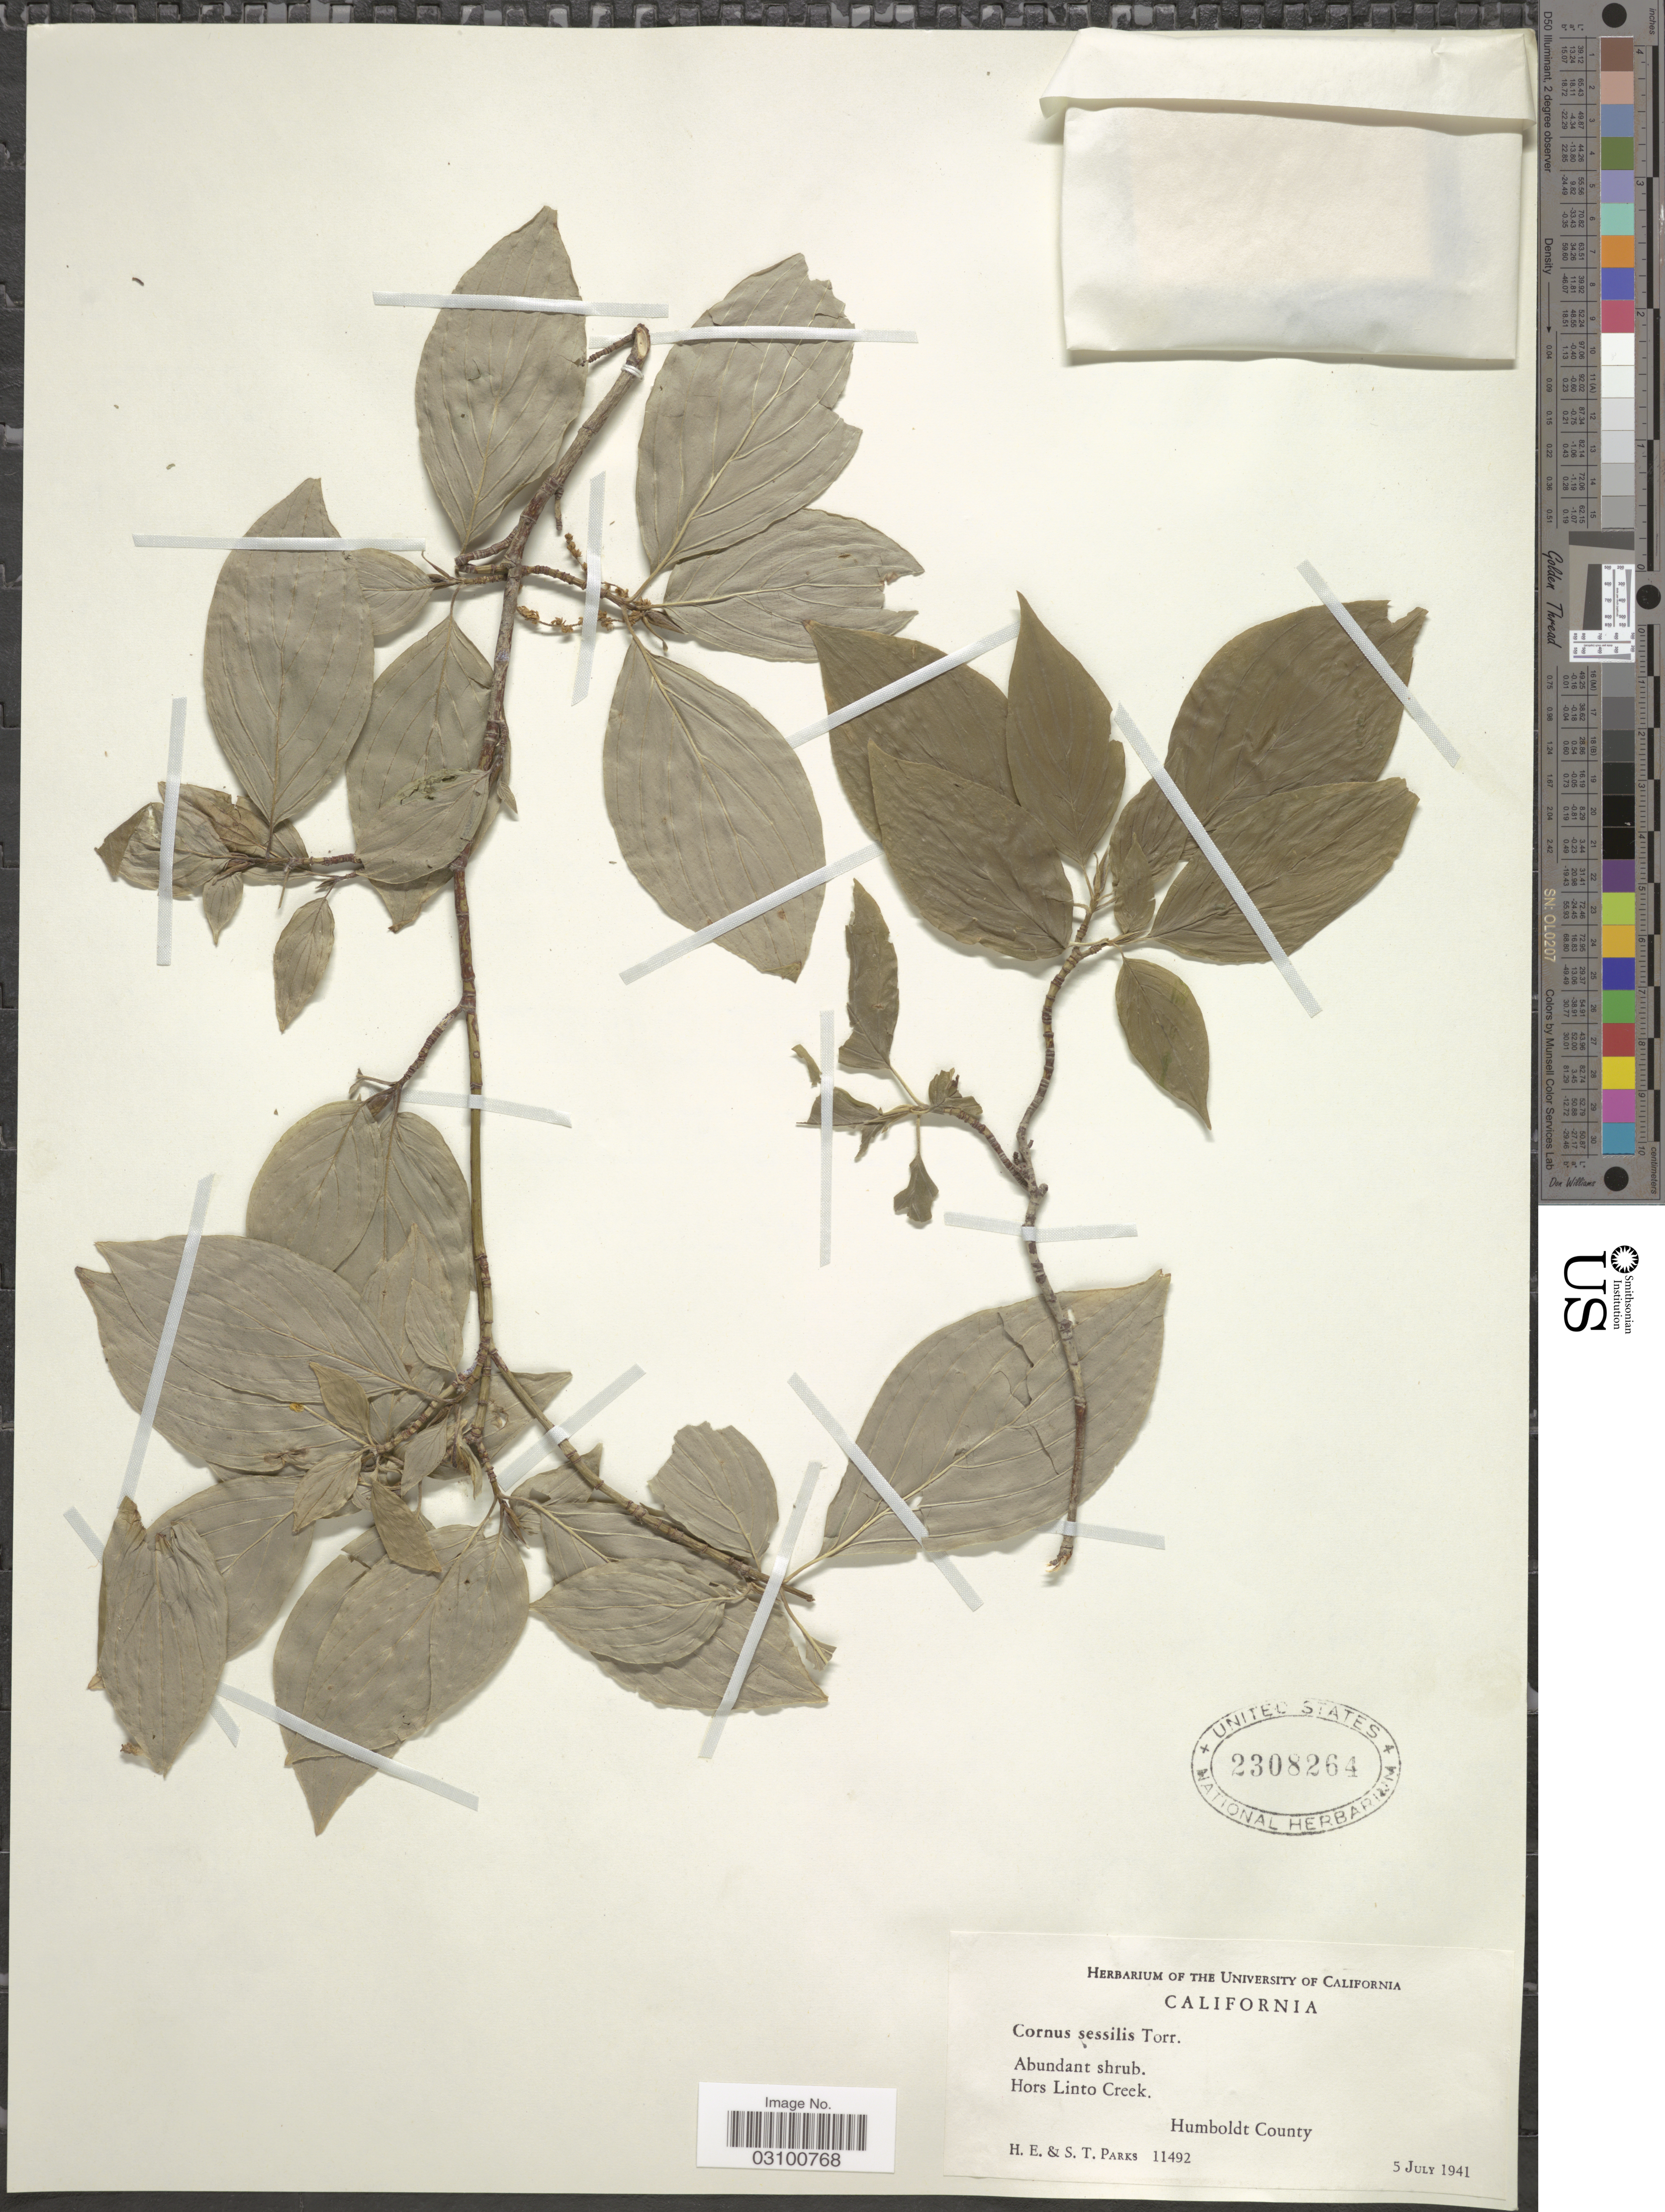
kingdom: Plantae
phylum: Tracheophyta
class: Magnoliopsida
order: Cornales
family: Cornaceae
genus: Cornus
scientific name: Cornus sessilis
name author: Torr. ex Durand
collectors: H. E. Parks & S. Parks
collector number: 11492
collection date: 1941-07-05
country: United States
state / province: California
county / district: Humboldt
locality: Hors Linto Creek. Humboldt County.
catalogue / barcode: US 2308264